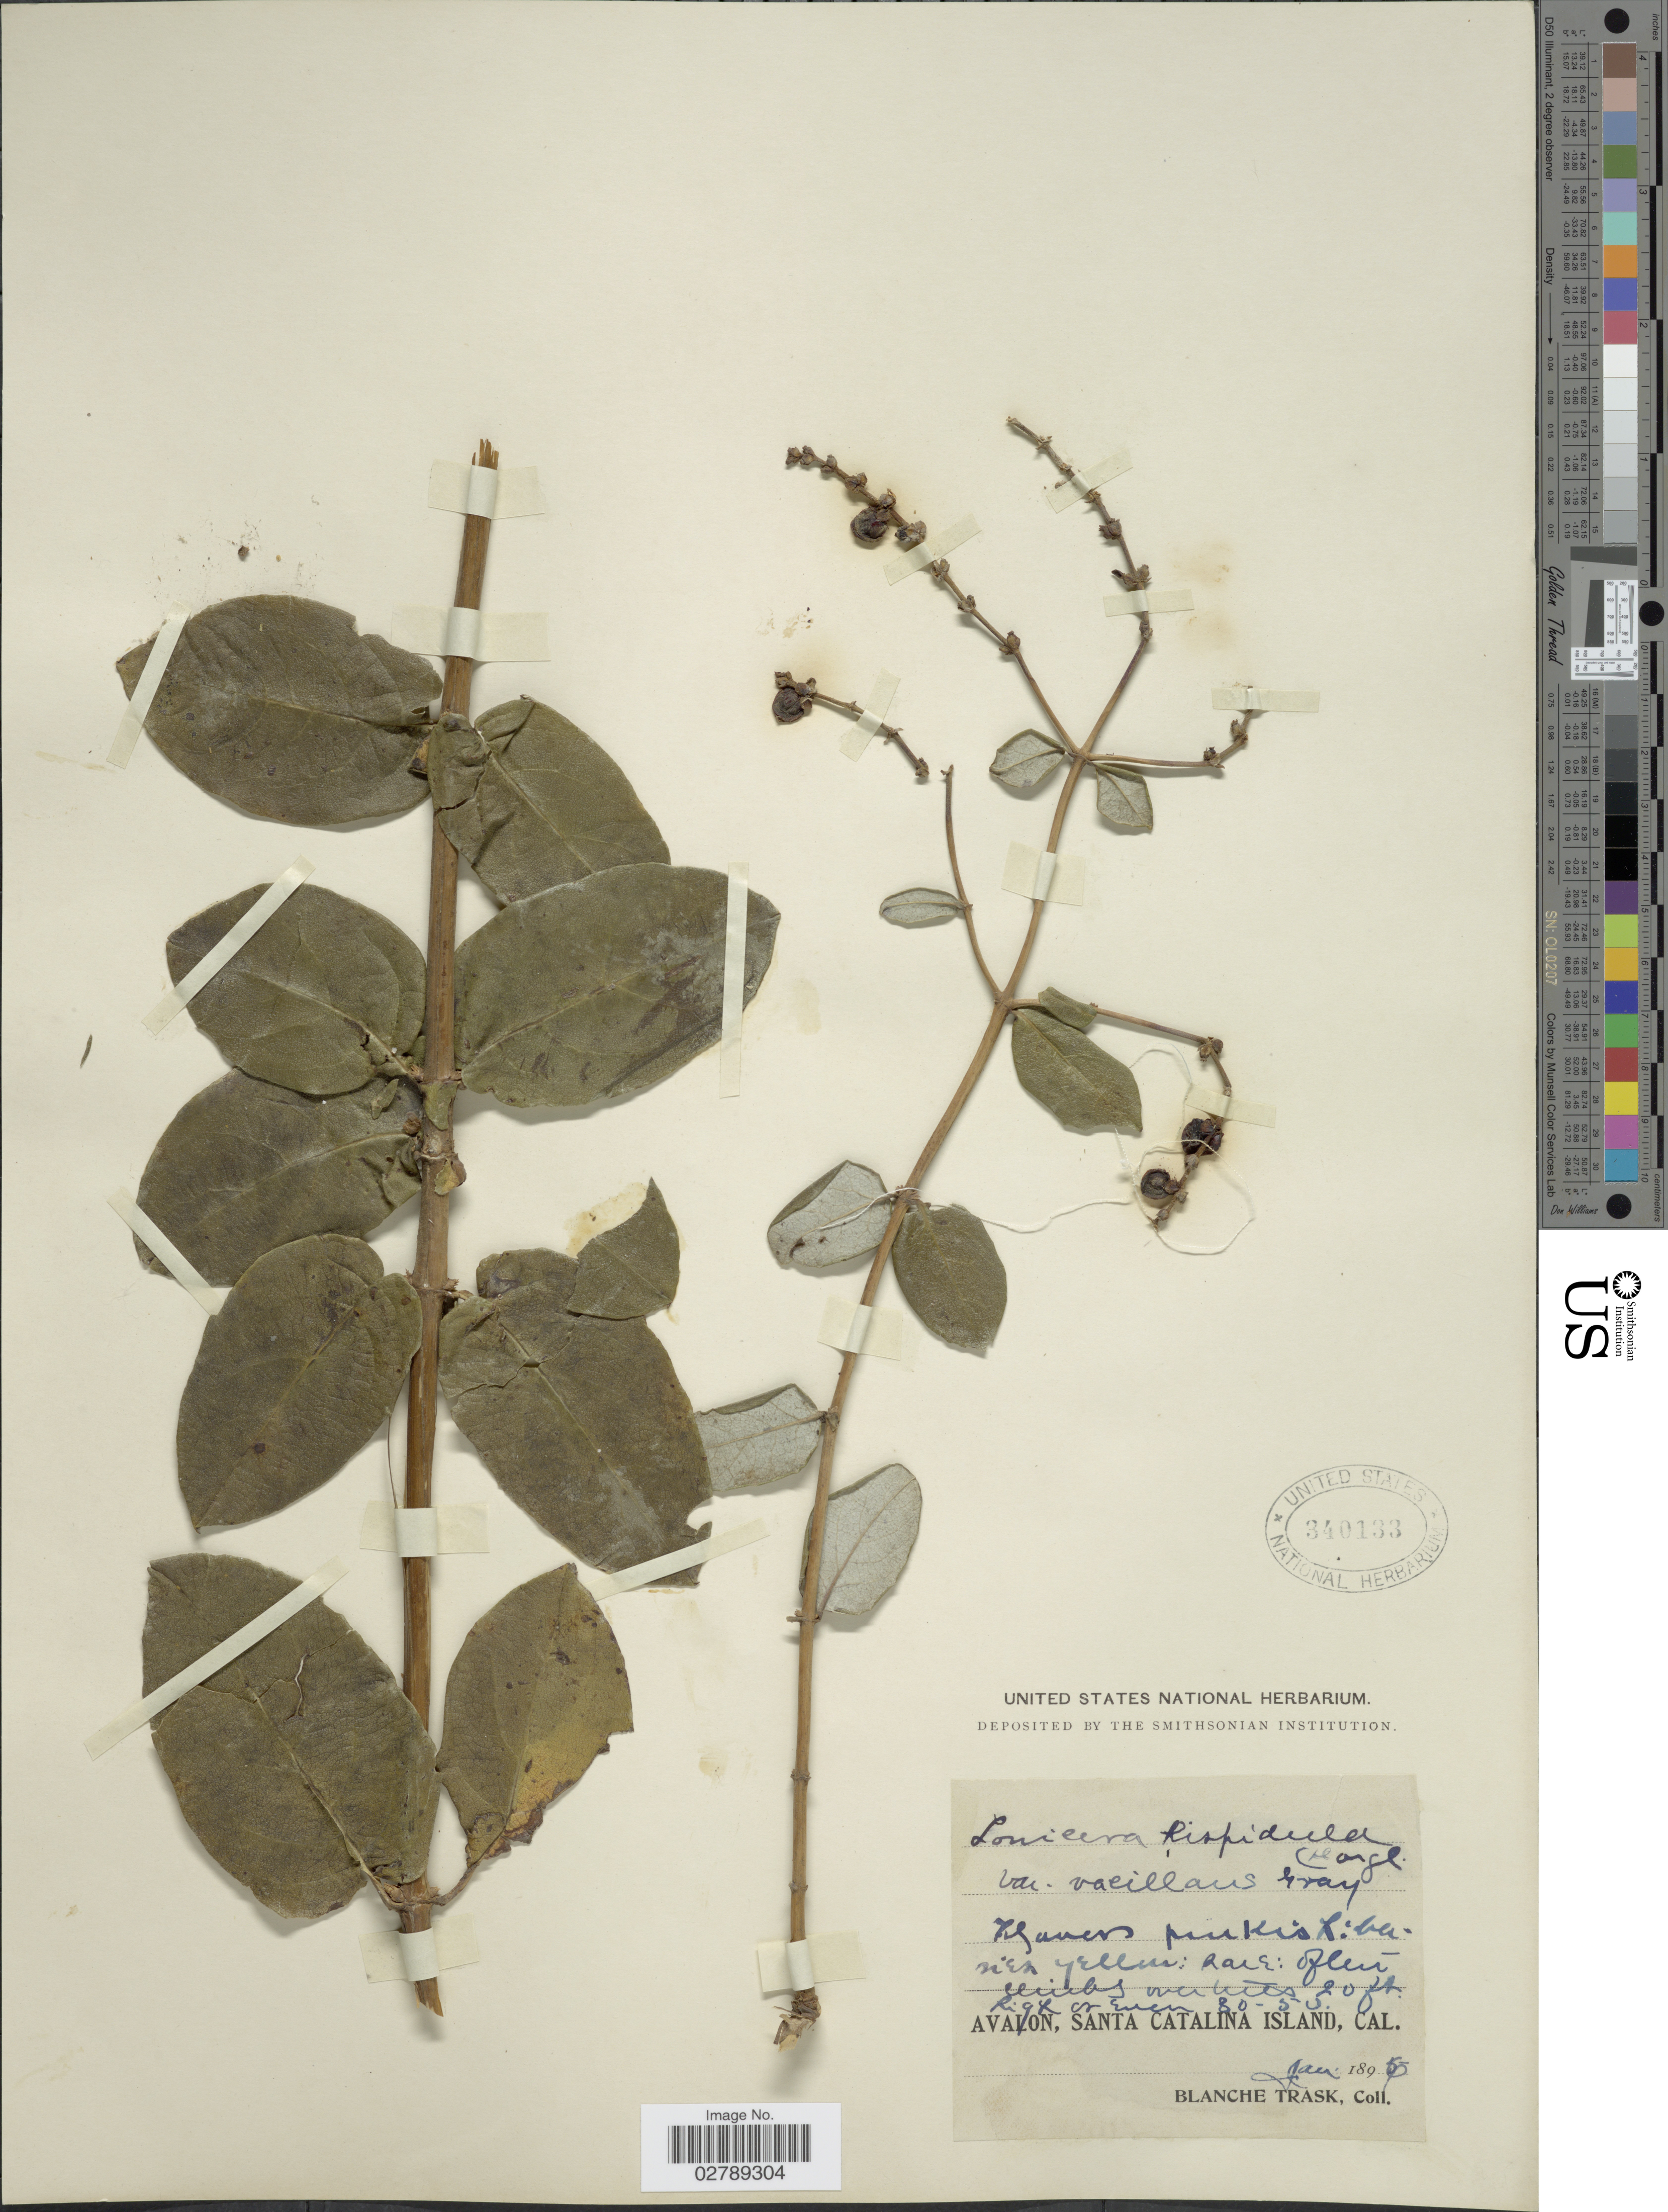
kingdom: Plantae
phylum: Tracheophyta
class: Magnoliopsida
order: Dipsacales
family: Caprifoliaceae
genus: Lonicera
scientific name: Lonicera hispidula var. californica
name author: Rehder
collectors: B. Trask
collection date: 1895-01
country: United States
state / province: California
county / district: Los Angeles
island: Santa Catalina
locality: Avalon, Santa Catalina Island.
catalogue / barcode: US 340133